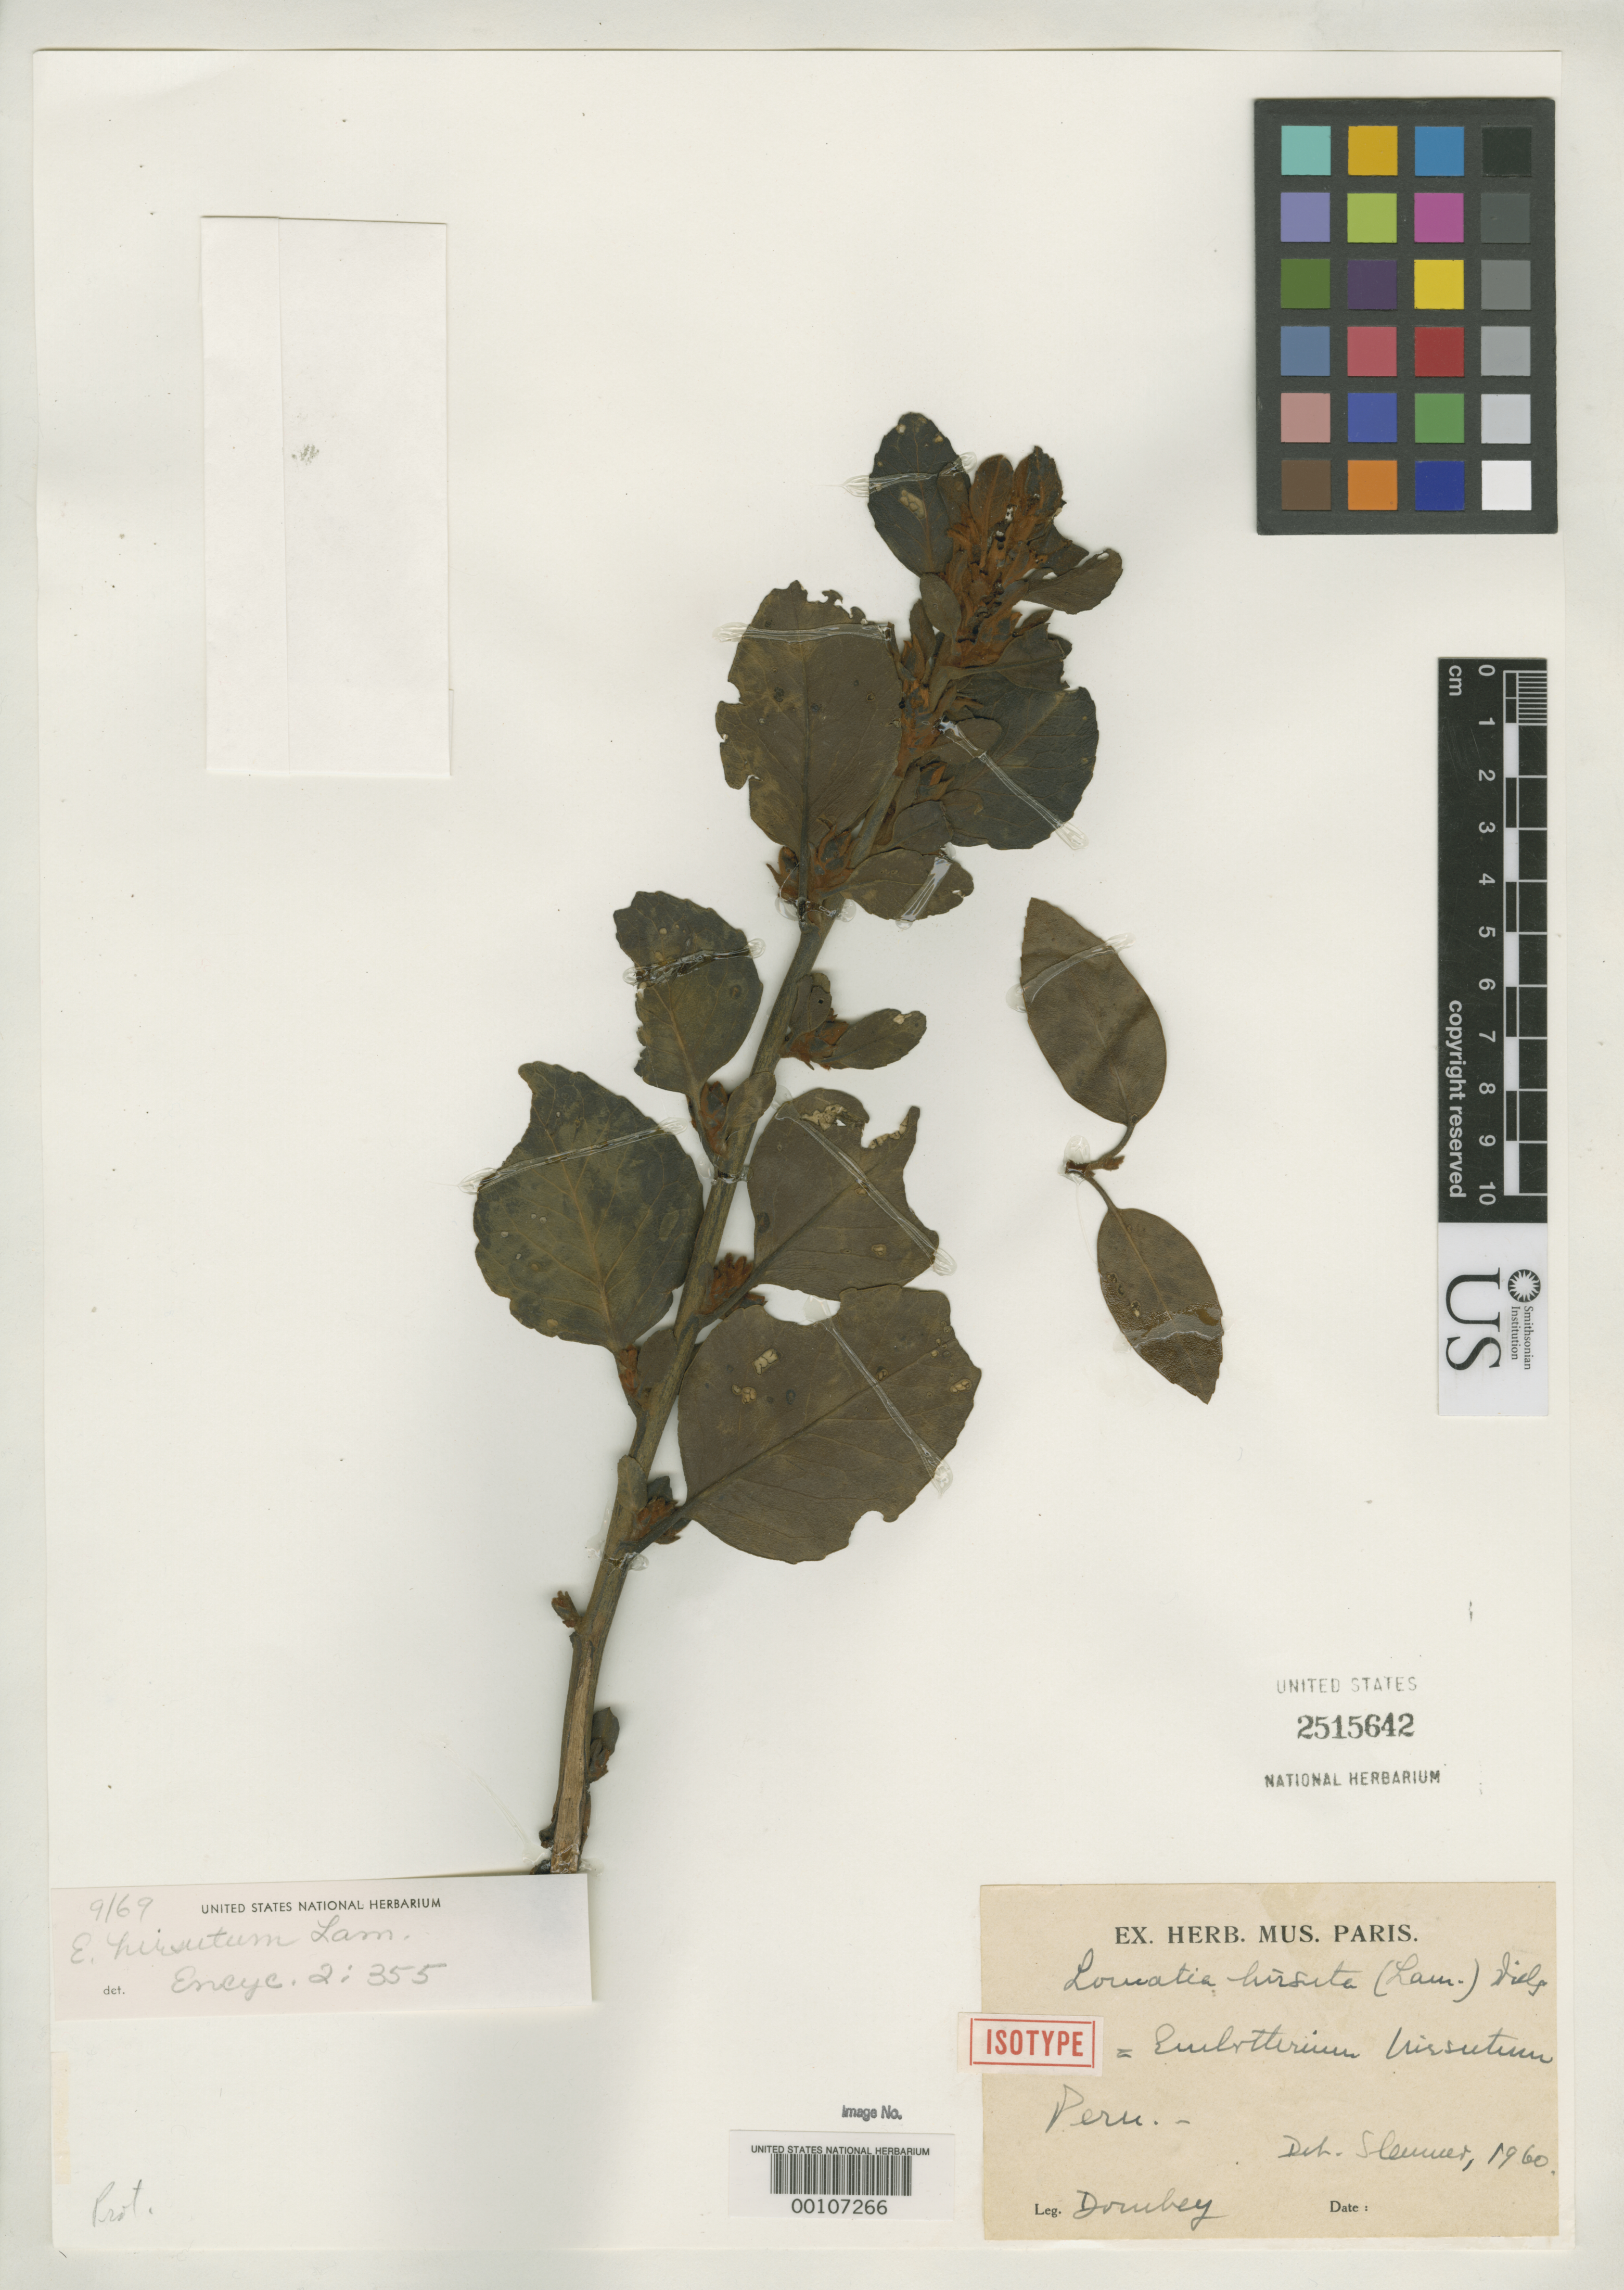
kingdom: Plantae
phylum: Tracheophyta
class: Magnoliopsida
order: Proteales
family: Proteaceae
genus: Embothrium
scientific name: Embothrium hirsutum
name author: Lam.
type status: Isotype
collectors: J. Dombey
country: Peru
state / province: San Martín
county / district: Mariscal Cáceres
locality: Rio Huallaga, margen Derecha del; Balsa Probana; dtto. Tocache Nuevo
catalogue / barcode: US 2515642